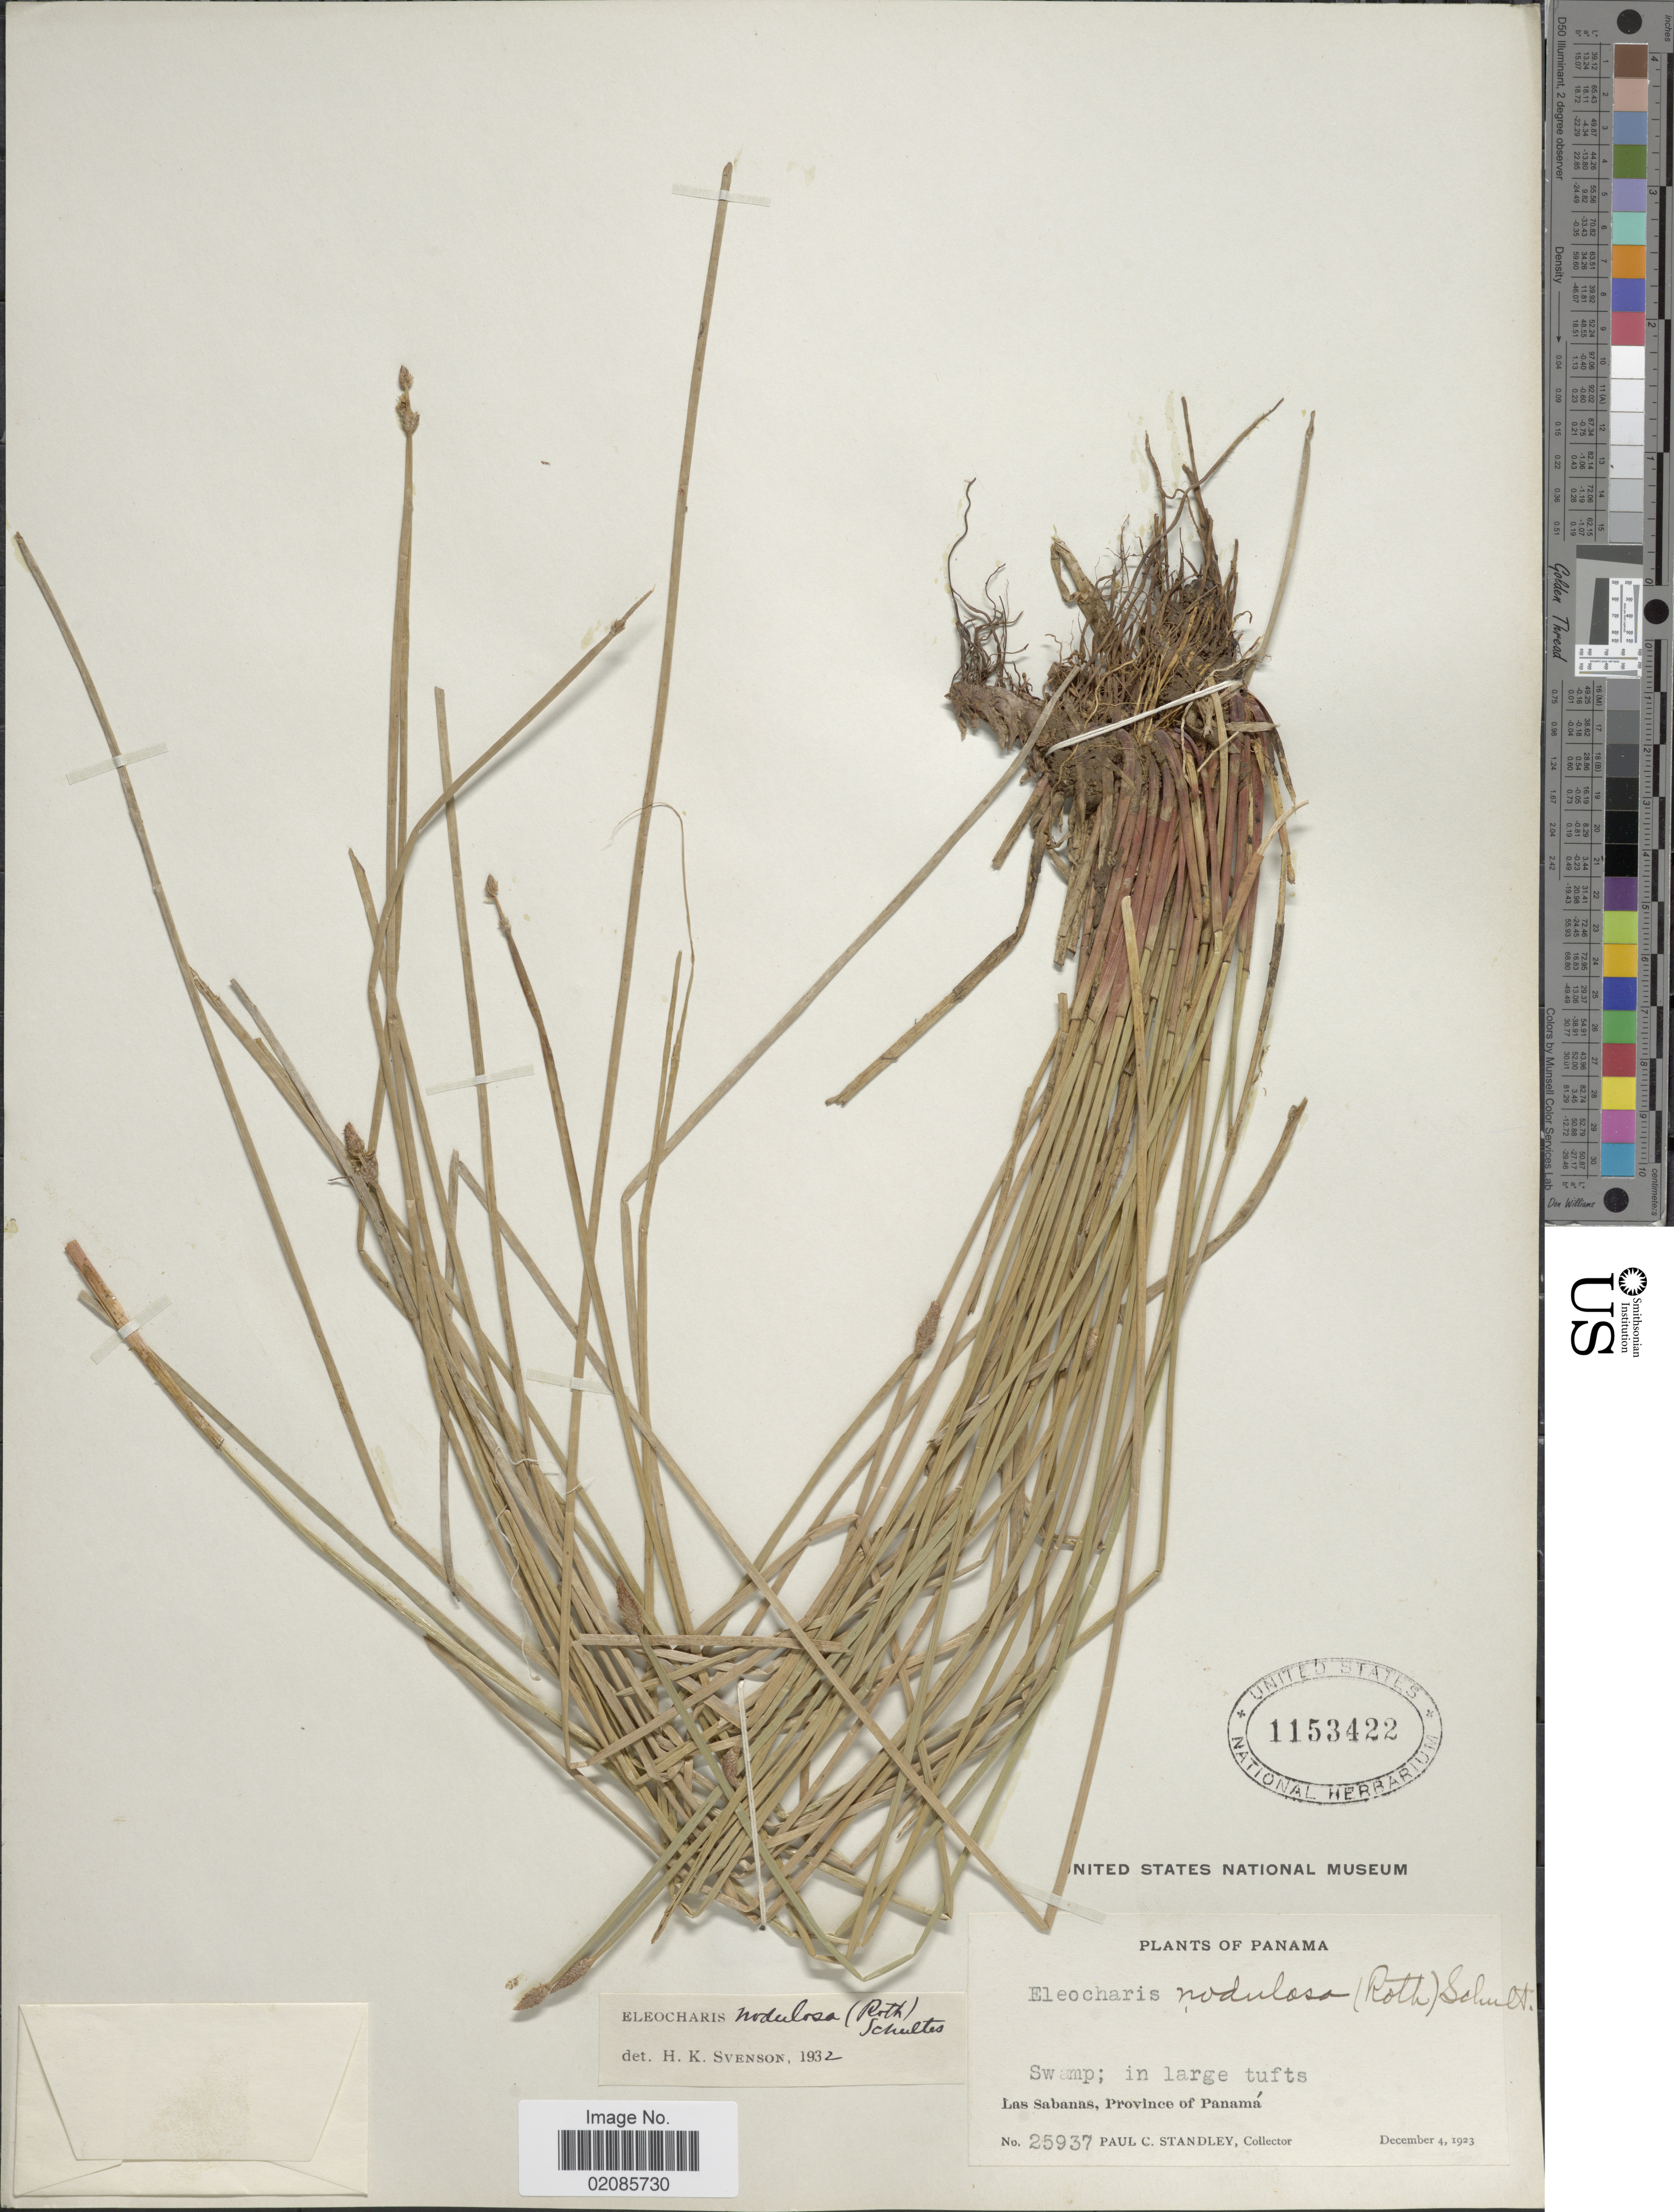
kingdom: Plantae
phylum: Tracheophyta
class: Liliopsida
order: Poales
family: Cyperaceae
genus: Eleocharis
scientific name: Eleocharis montana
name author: (Kunth) Roem. & Schult.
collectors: P. C. Standley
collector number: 25937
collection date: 1923-12-04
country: Panama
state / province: Panamá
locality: Swamp, Las Sabanas.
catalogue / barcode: US 1153422